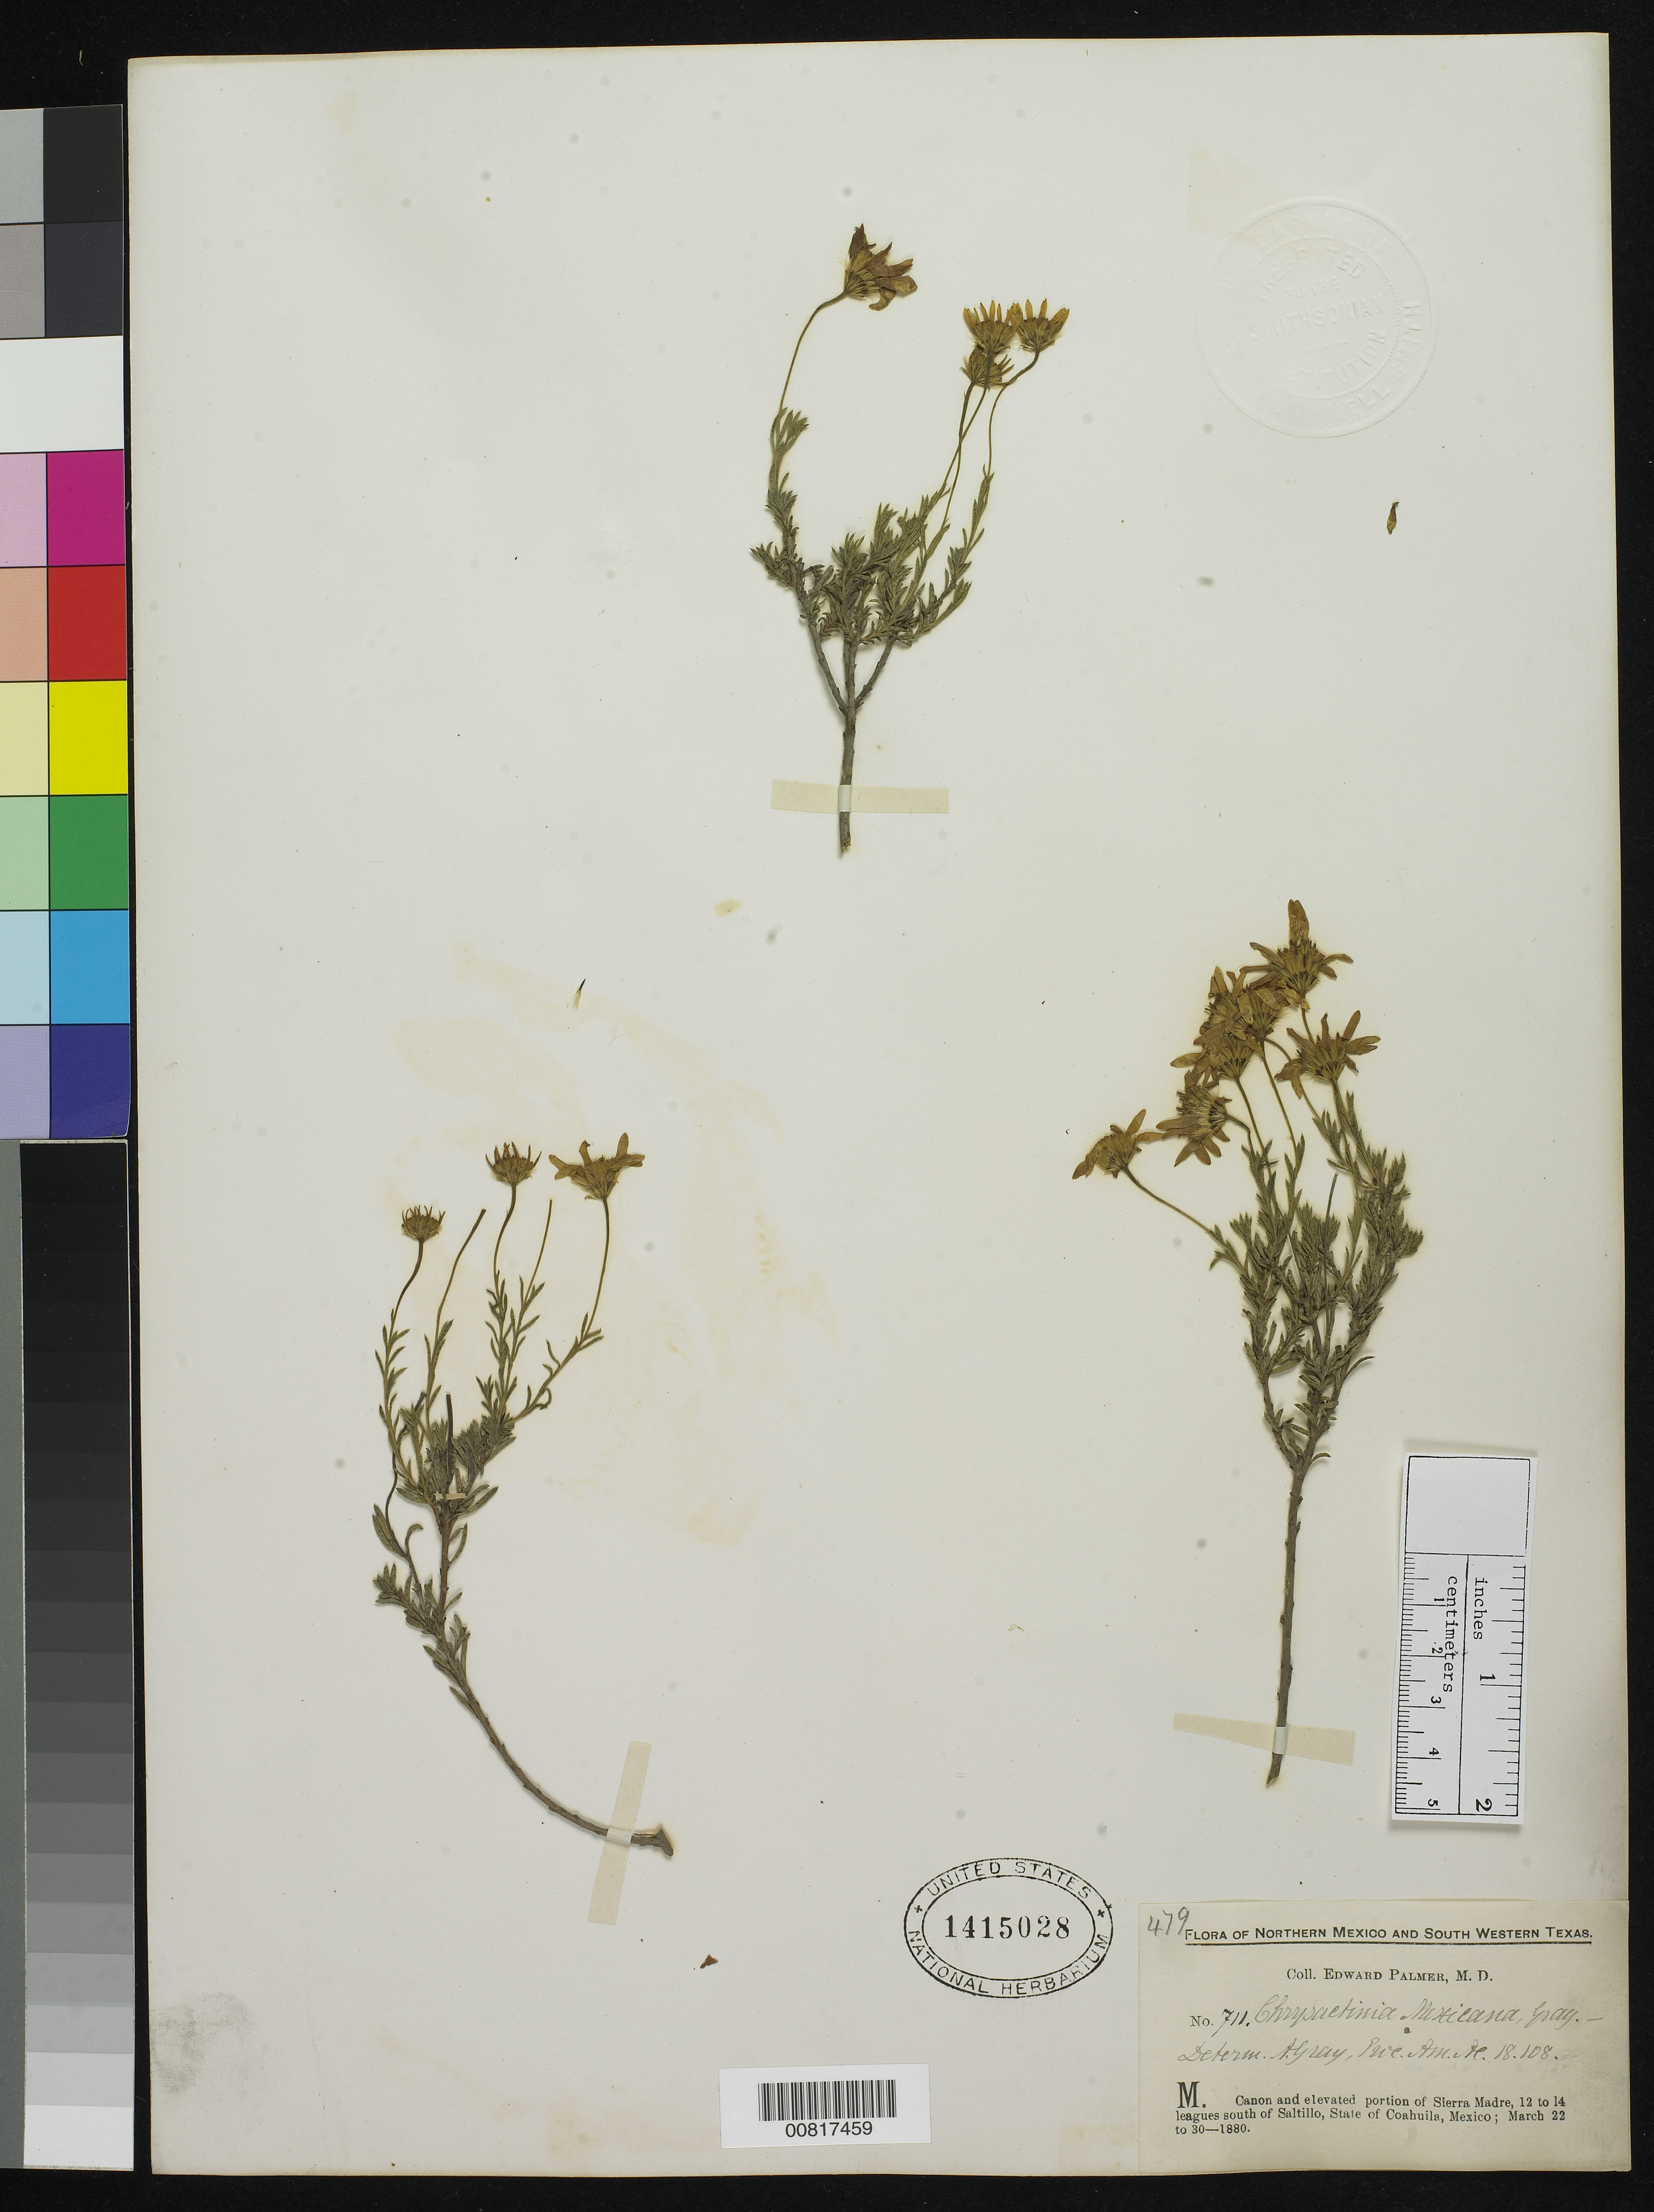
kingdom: Plantae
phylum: Tracheophyta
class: Magnoliopsida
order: Asterales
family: Asteraceae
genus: Chrysactinia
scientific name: Chrysactinia mexicana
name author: A. Gray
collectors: E. Palmer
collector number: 711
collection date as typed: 22 Mar 1880 to 30 Mar 1880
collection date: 1880-03-22/1880-03-30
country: Mexico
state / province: Coahuila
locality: M. Cañon and elevated portion of Sierra Madre, 12 to 14 leagues south of Saltillo, Coahuila.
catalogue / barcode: US 1415028